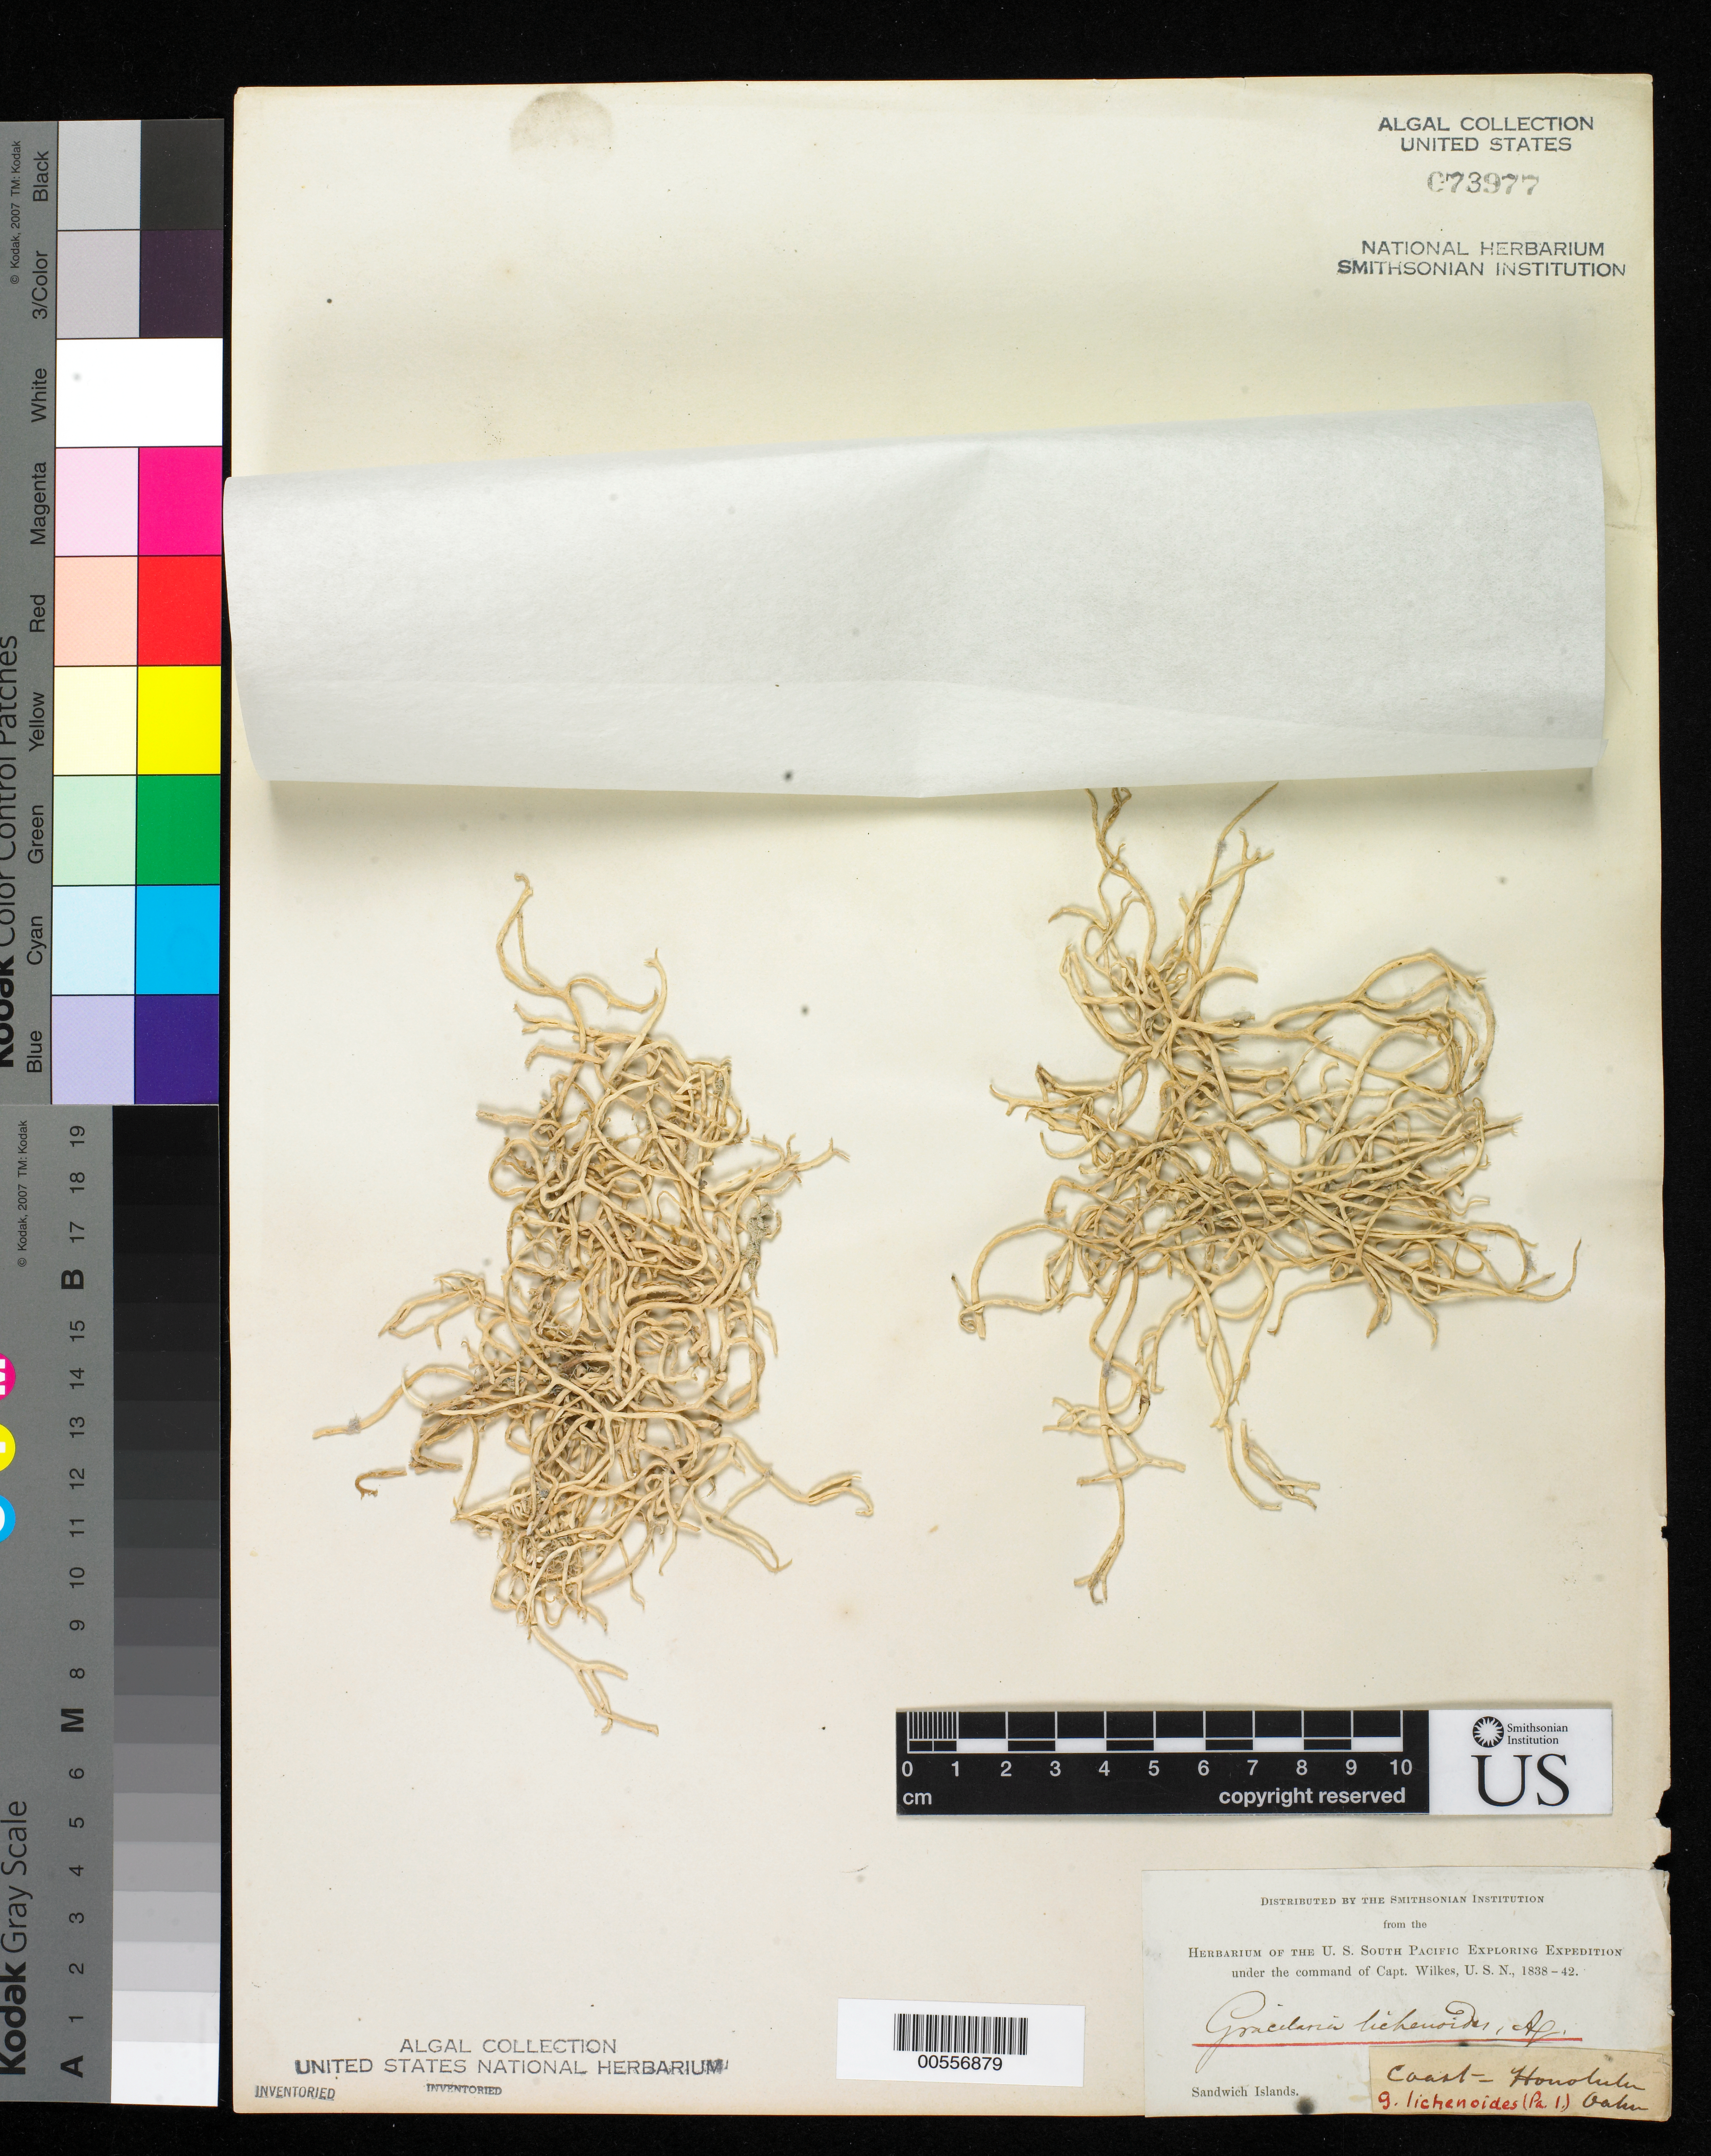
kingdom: Plantae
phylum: Rhodophyta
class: Florideophyceae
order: Gracilariales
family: Gracilariaceae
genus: Gracilaria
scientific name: Gracilaria lichenoides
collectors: W. D. Brackenridge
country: United States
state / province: Hawaii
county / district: Honolulu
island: Oahu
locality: Honolulu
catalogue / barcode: US 73977